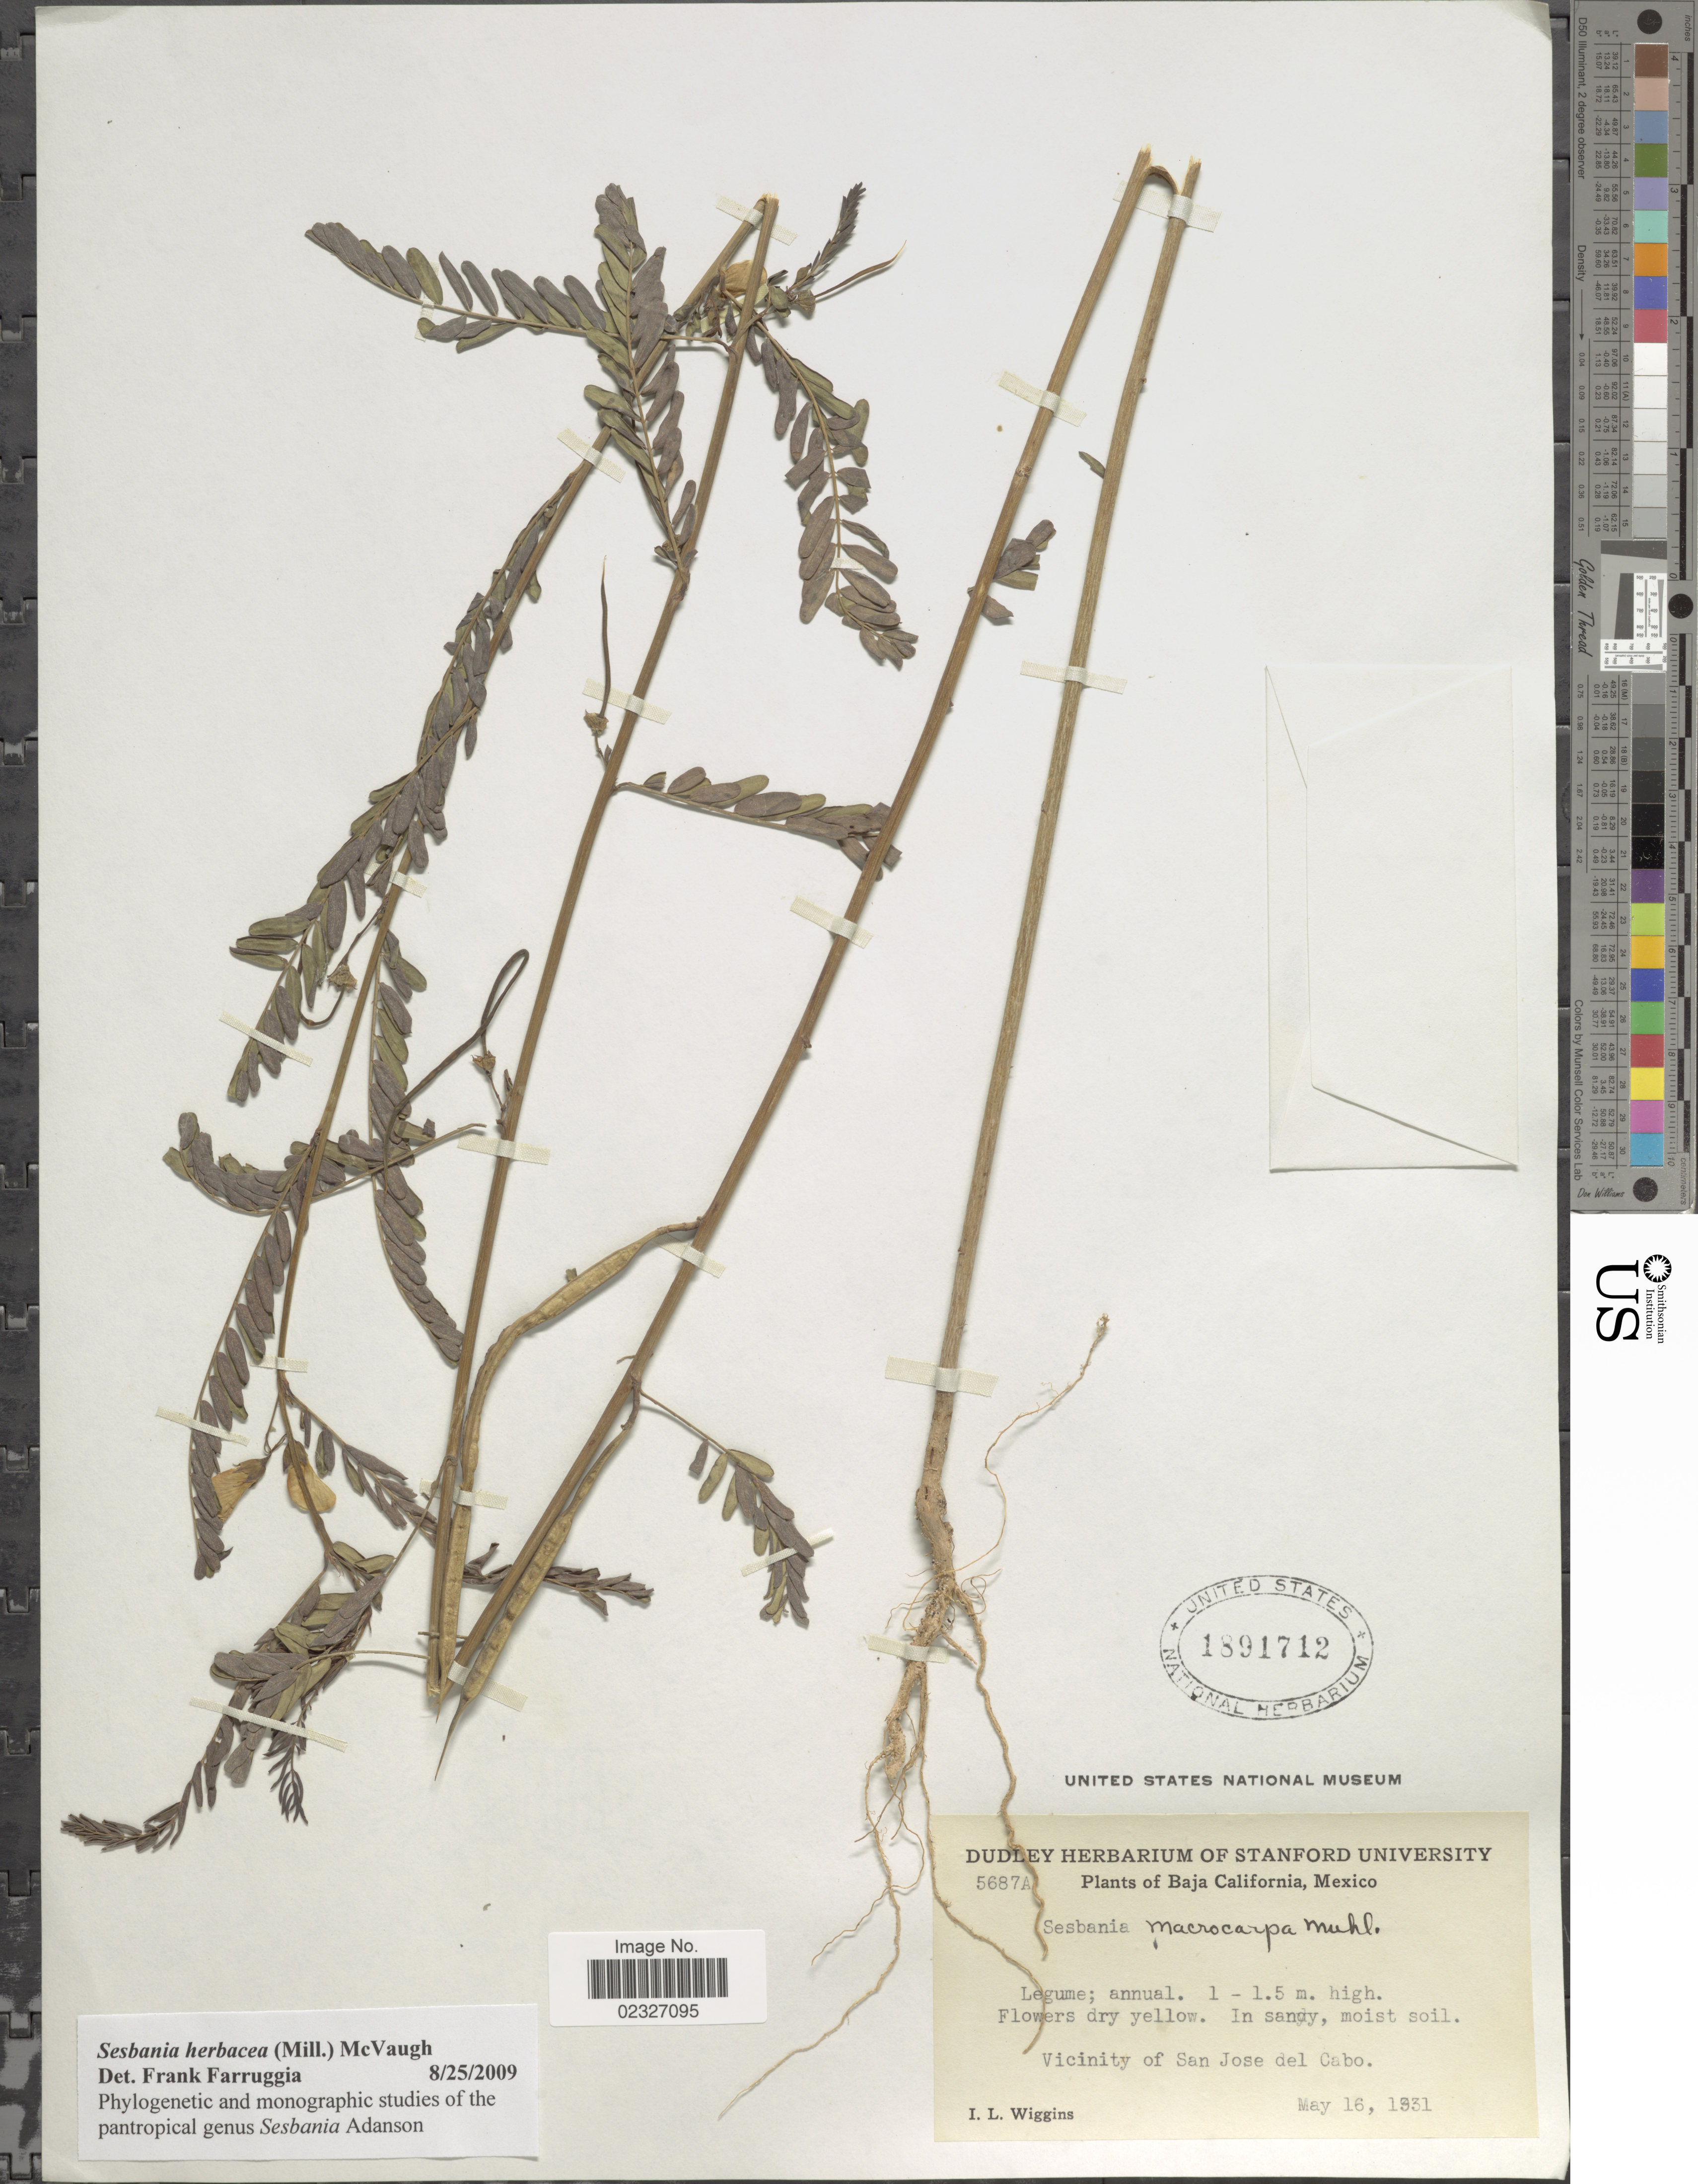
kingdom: Plantae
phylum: Tracheophyta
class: Magnoliopsida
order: Fabales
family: Fabaceae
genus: Sesbania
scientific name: Sesbania herbacea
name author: (Mill.) McVaugh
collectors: I. L. Wiggins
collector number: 5687A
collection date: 1931-05-16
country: Mexico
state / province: Baja California Sur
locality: In sandy, moist soil. Vicinity of San Jose del Cabo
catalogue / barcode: US 1891712